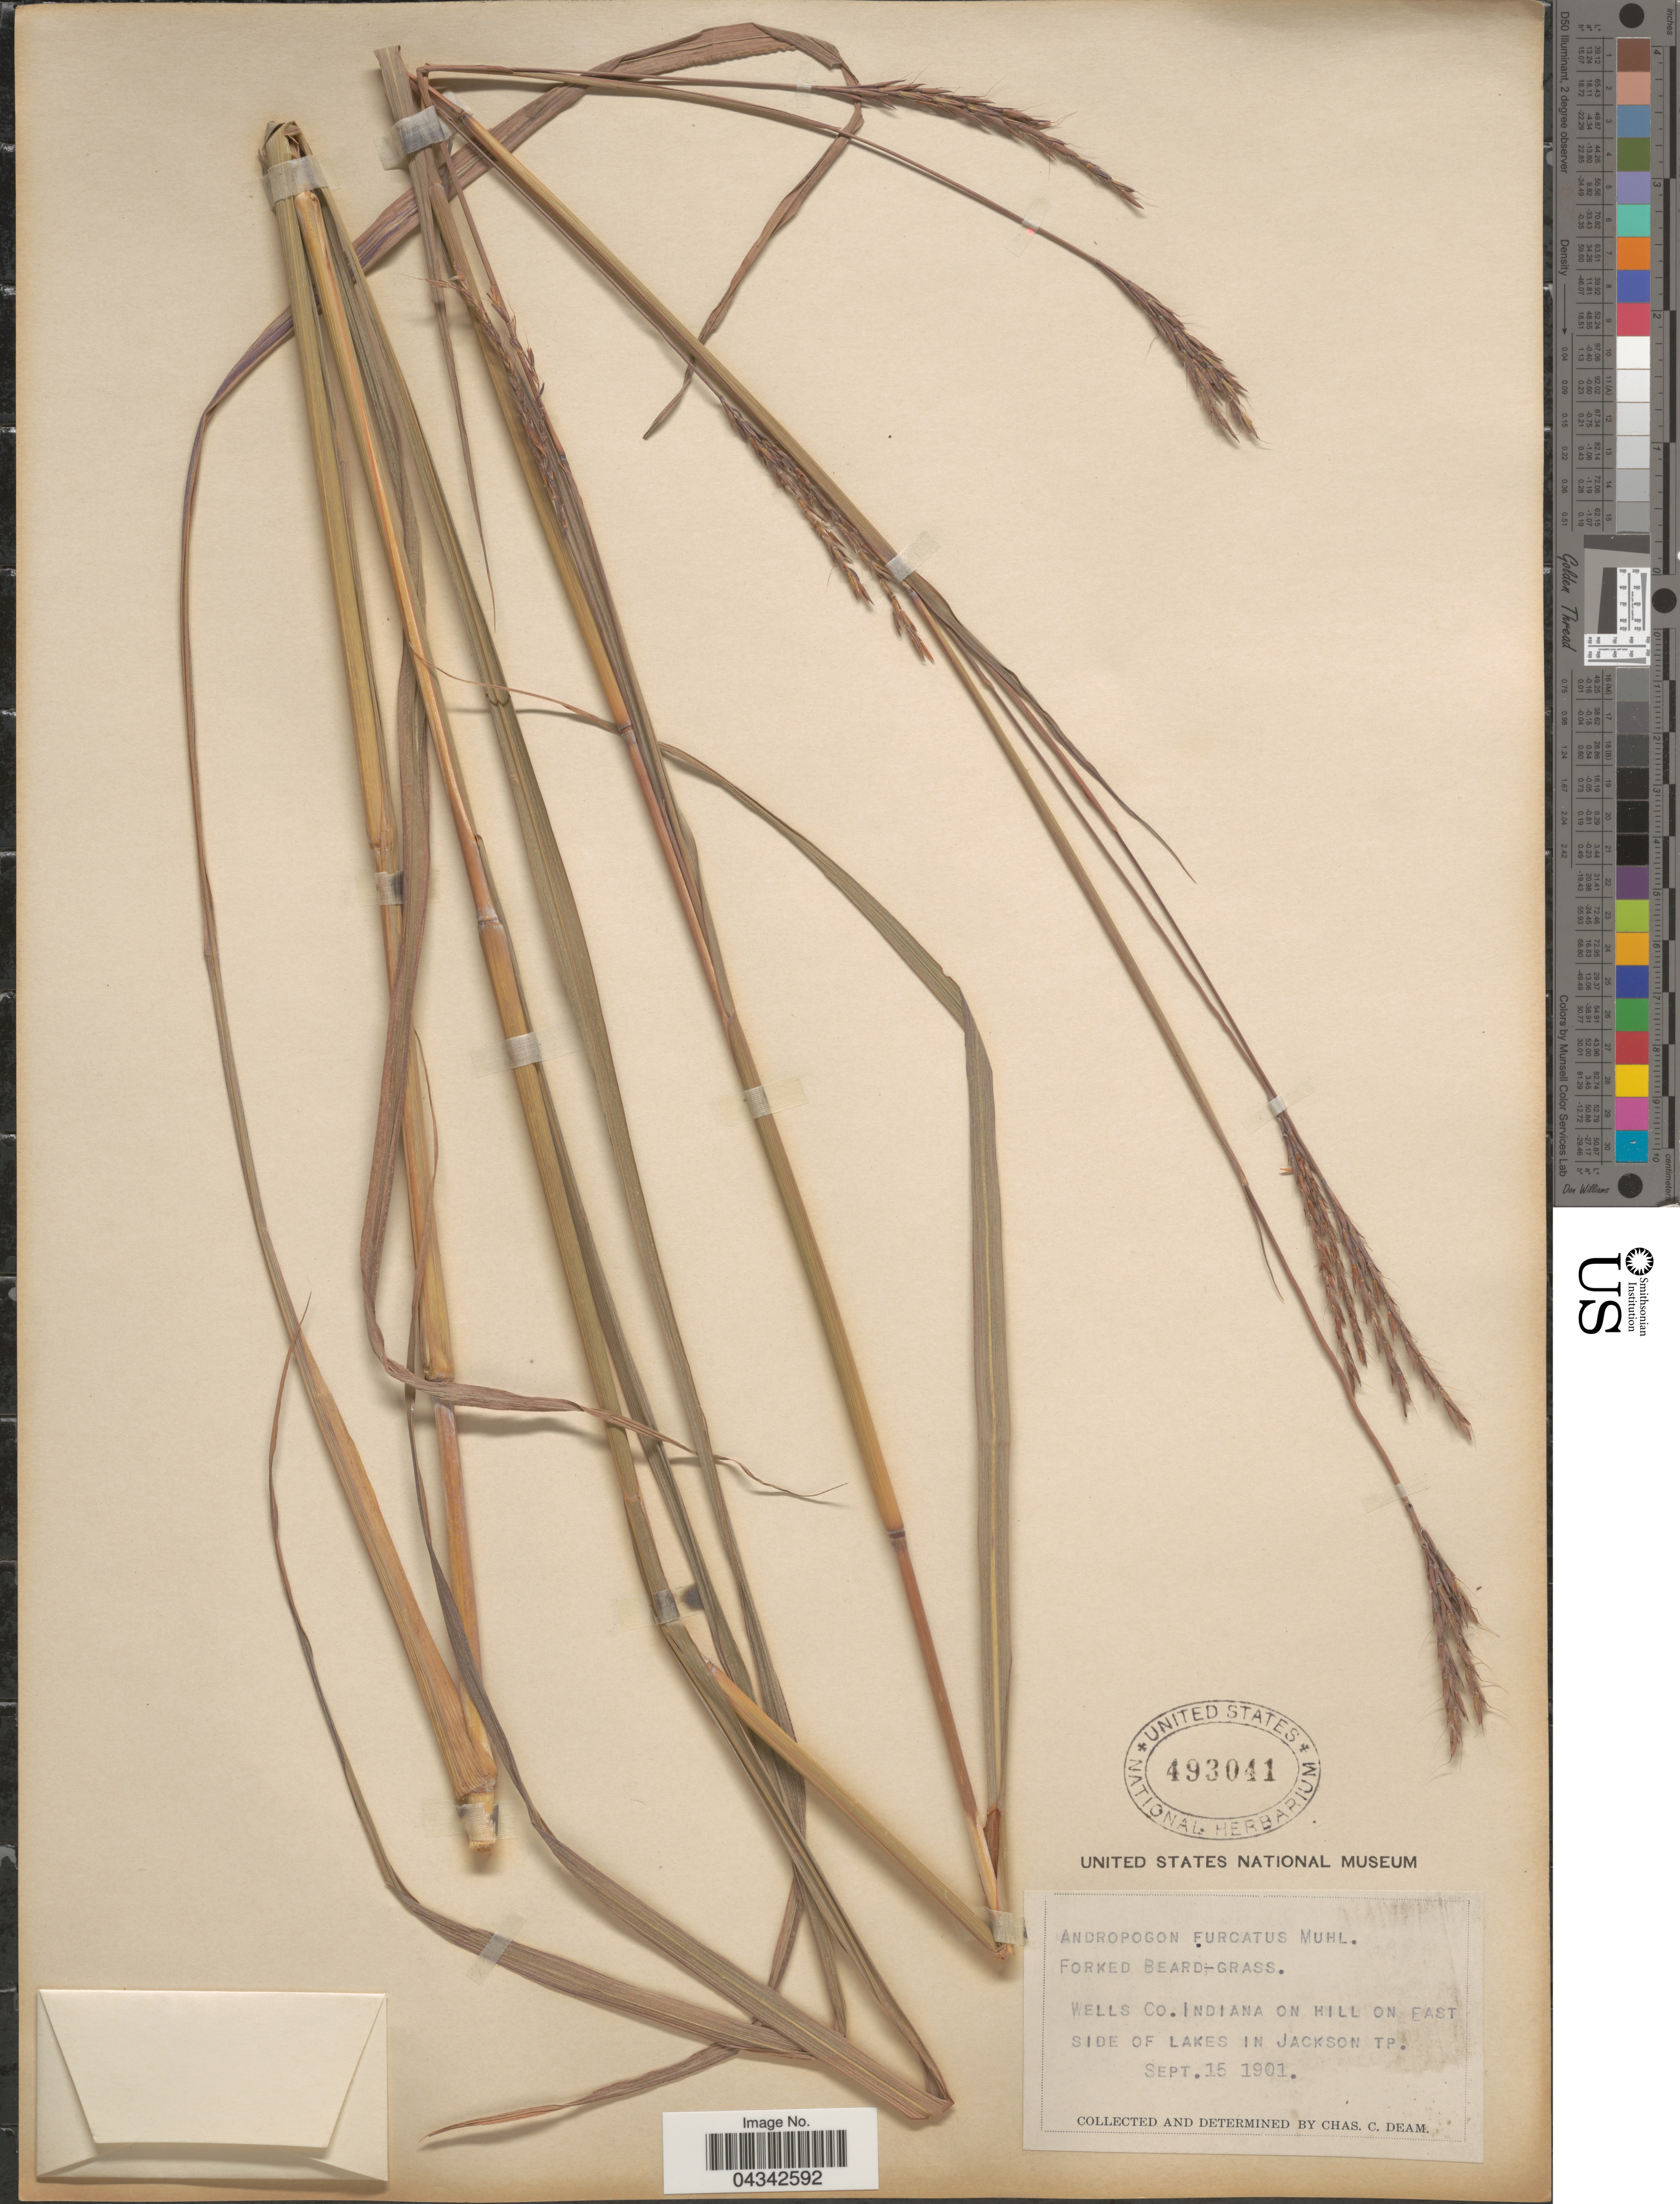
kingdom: Plantae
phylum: Tracheophyta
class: Liliopsida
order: Poales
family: Poaceae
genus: Andropogon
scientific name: Andropogon gerardii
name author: Vitman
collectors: C. C. Deam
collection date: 1901-09-15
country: United States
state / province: Indiana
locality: Wells Co.Indiana on hill on East side of Lakes in Jackson Tp.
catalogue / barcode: US 493041